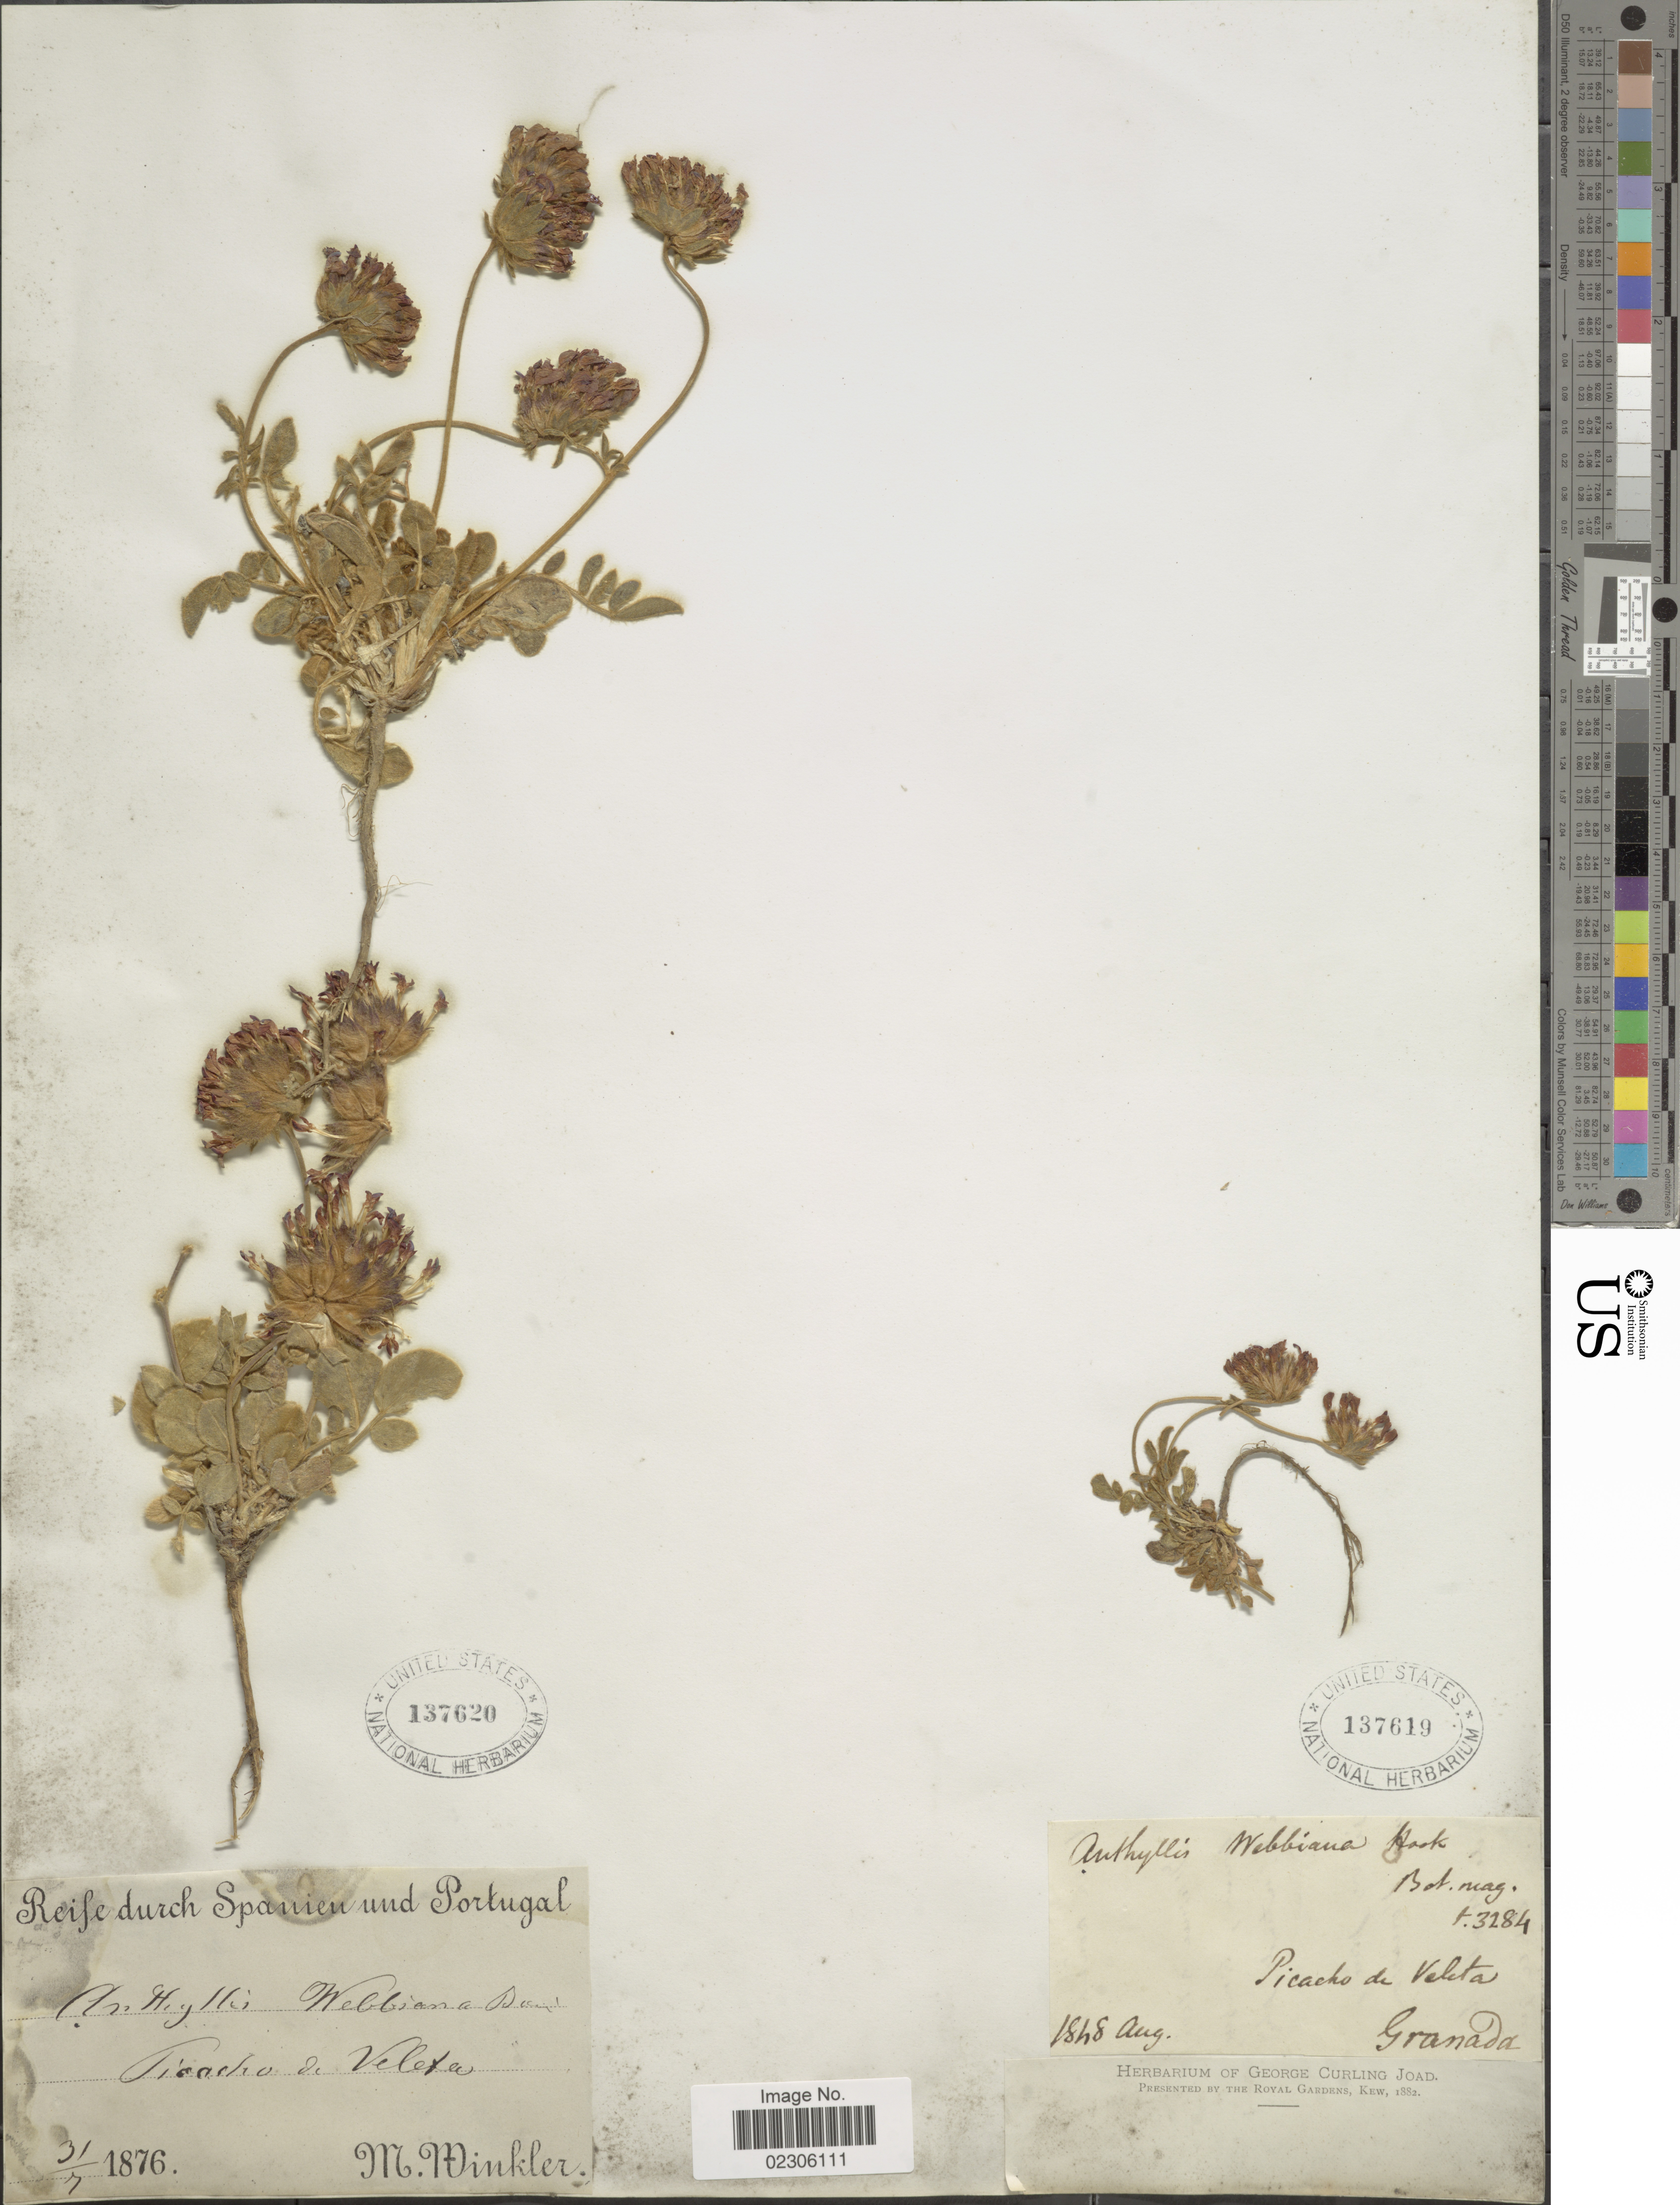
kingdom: Plantae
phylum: Tracheophyta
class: Magnoliopsida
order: Fabales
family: Fabaceae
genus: Anthyllis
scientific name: Anthyllis vulneraria subsp. argyrophylla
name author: (Rothm.) Cullen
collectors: ex herb. George Curling Joad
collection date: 1848-08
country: Grenada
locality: Picacho de Veleta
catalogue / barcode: US 137619-2